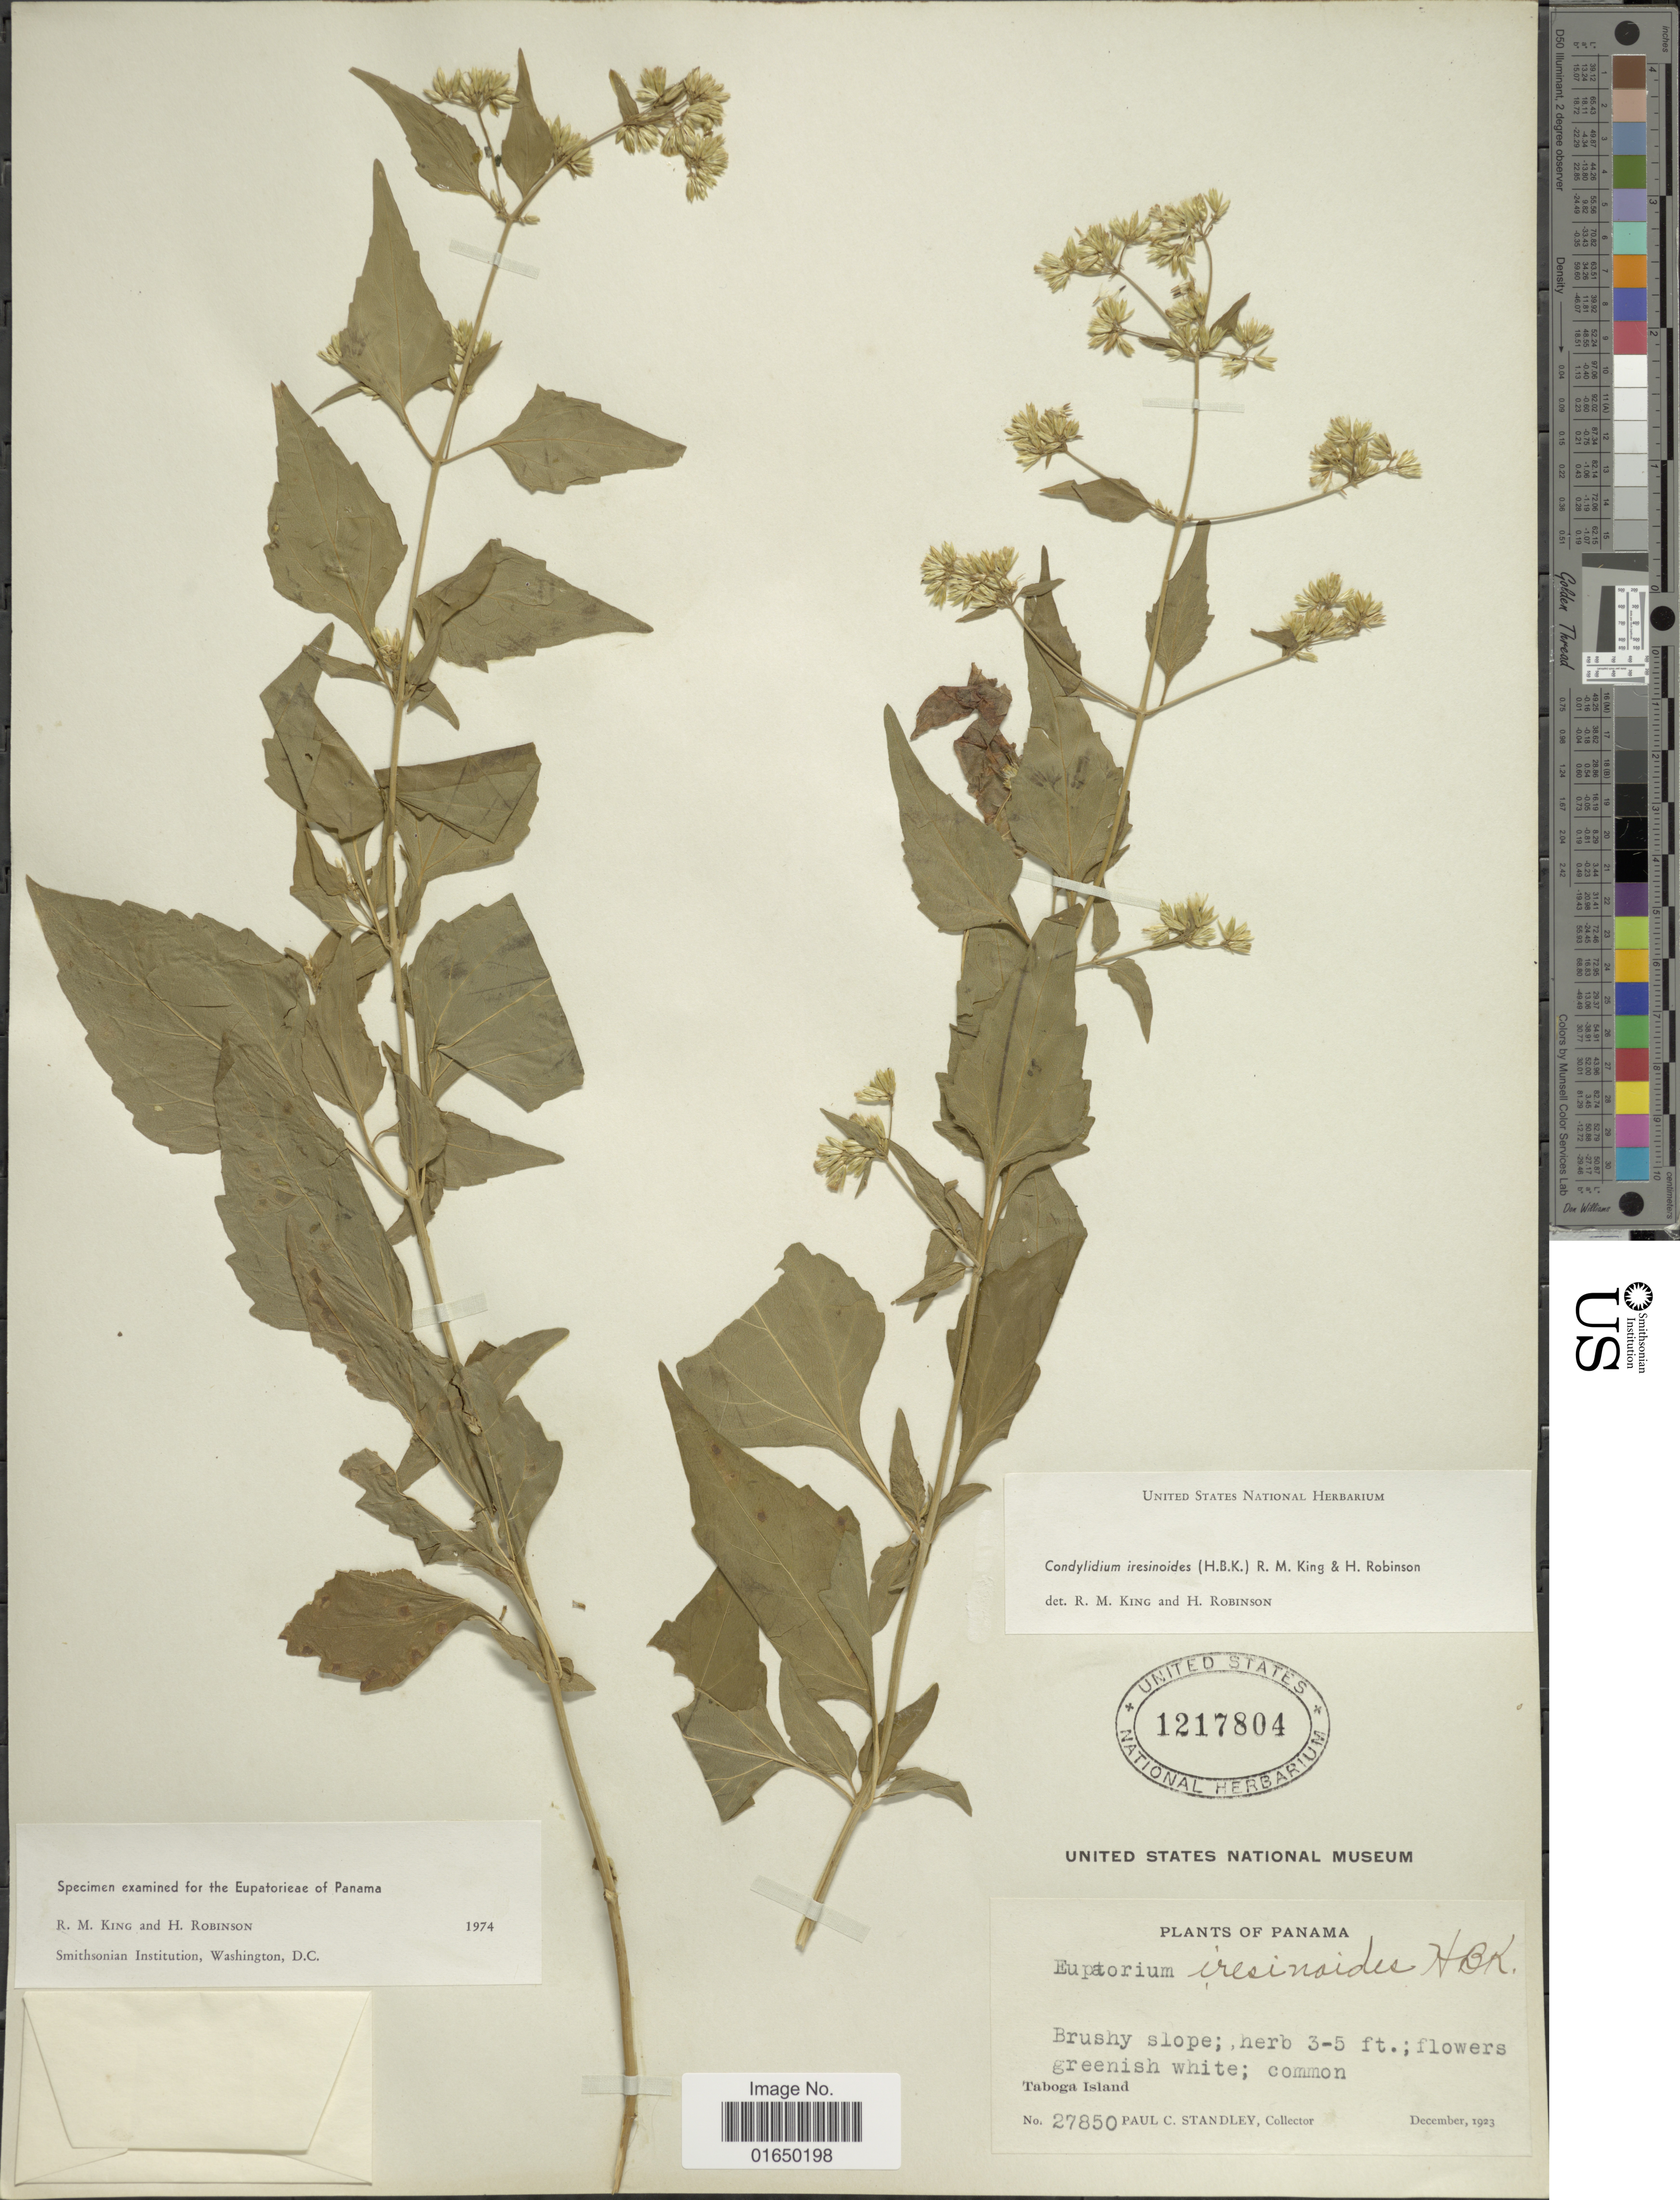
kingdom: Plantae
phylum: Tracheophyta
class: Magnoliopsida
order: Asterales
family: Asteraceae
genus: Condylidium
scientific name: Condylidium iresinoides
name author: (Kunth) R.M. King & H. Rob.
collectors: P. C. Standley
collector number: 27850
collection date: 1923-12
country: Panama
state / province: Panamá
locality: Taboga Island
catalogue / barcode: US 1217804